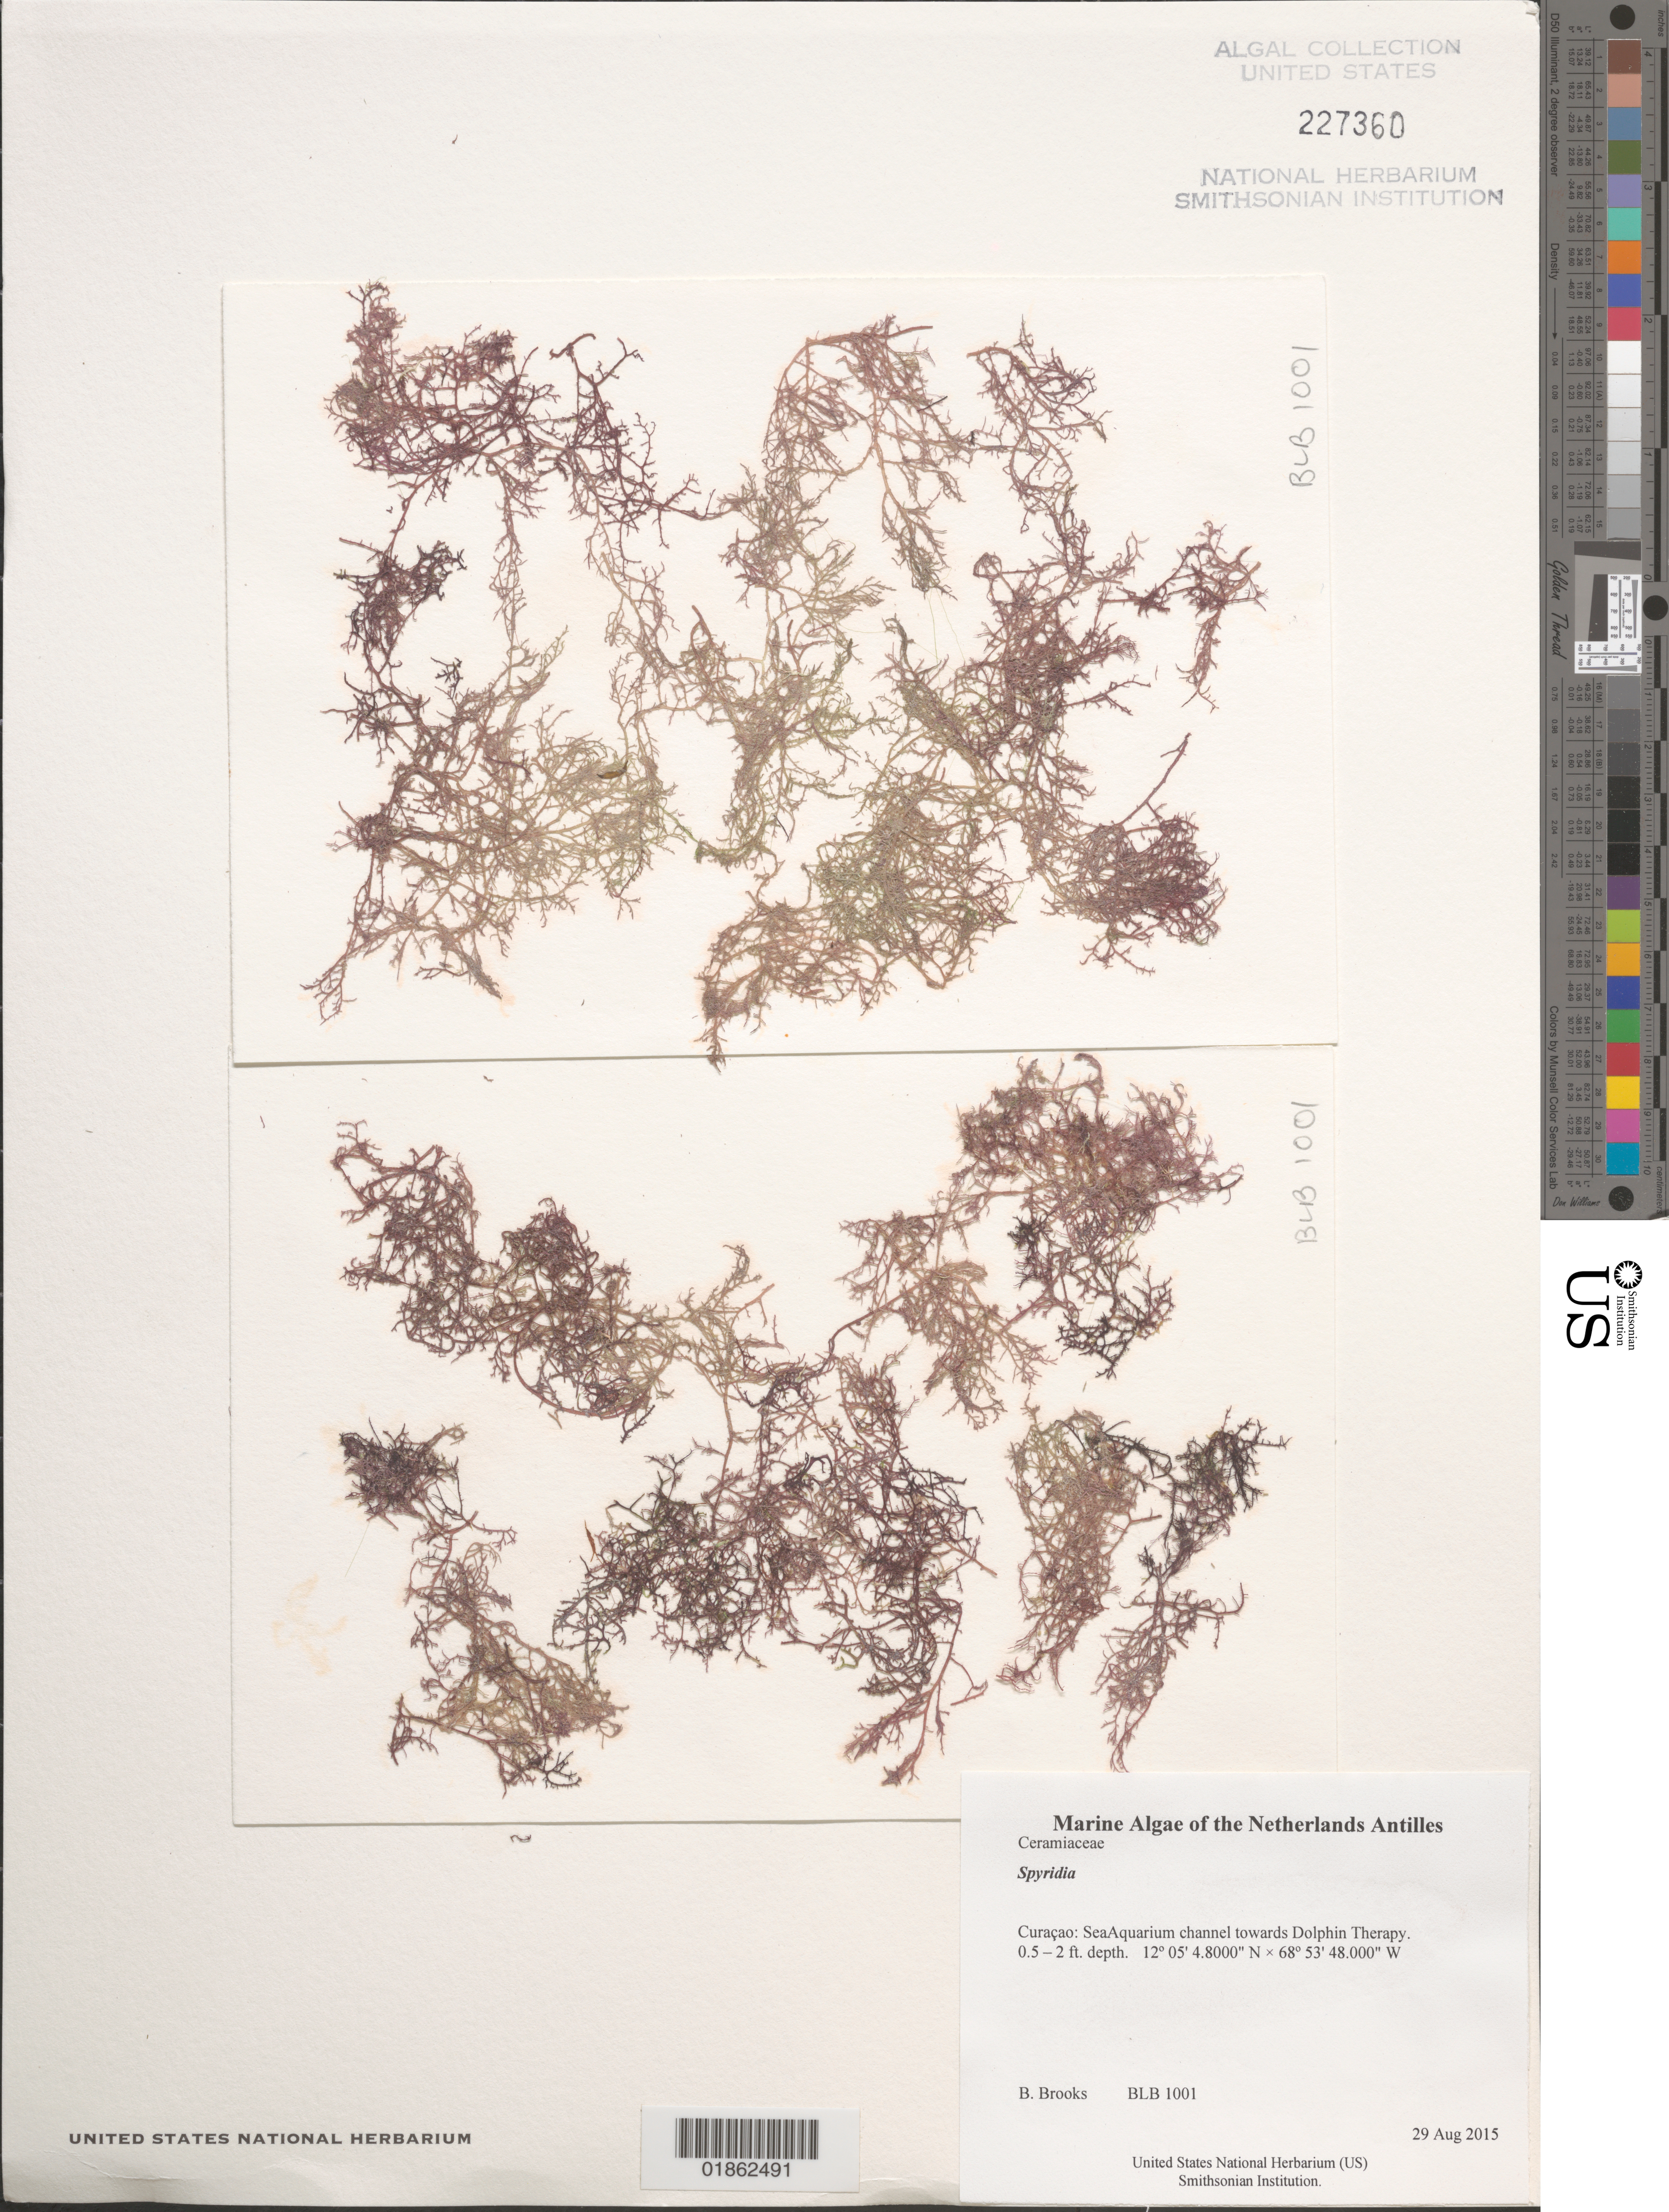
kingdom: Plantae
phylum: Rhodophyta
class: Florideophyceae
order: Ceramiales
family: Spyridiaceae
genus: Spyridia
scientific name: Spyridia sp.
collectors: B. Brooks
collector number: BLB 1001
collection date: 2015-08-29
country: Curaçao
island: Curaçao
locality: SeaAquarium channel towards Dolphin Therapy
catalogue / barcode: US 227360